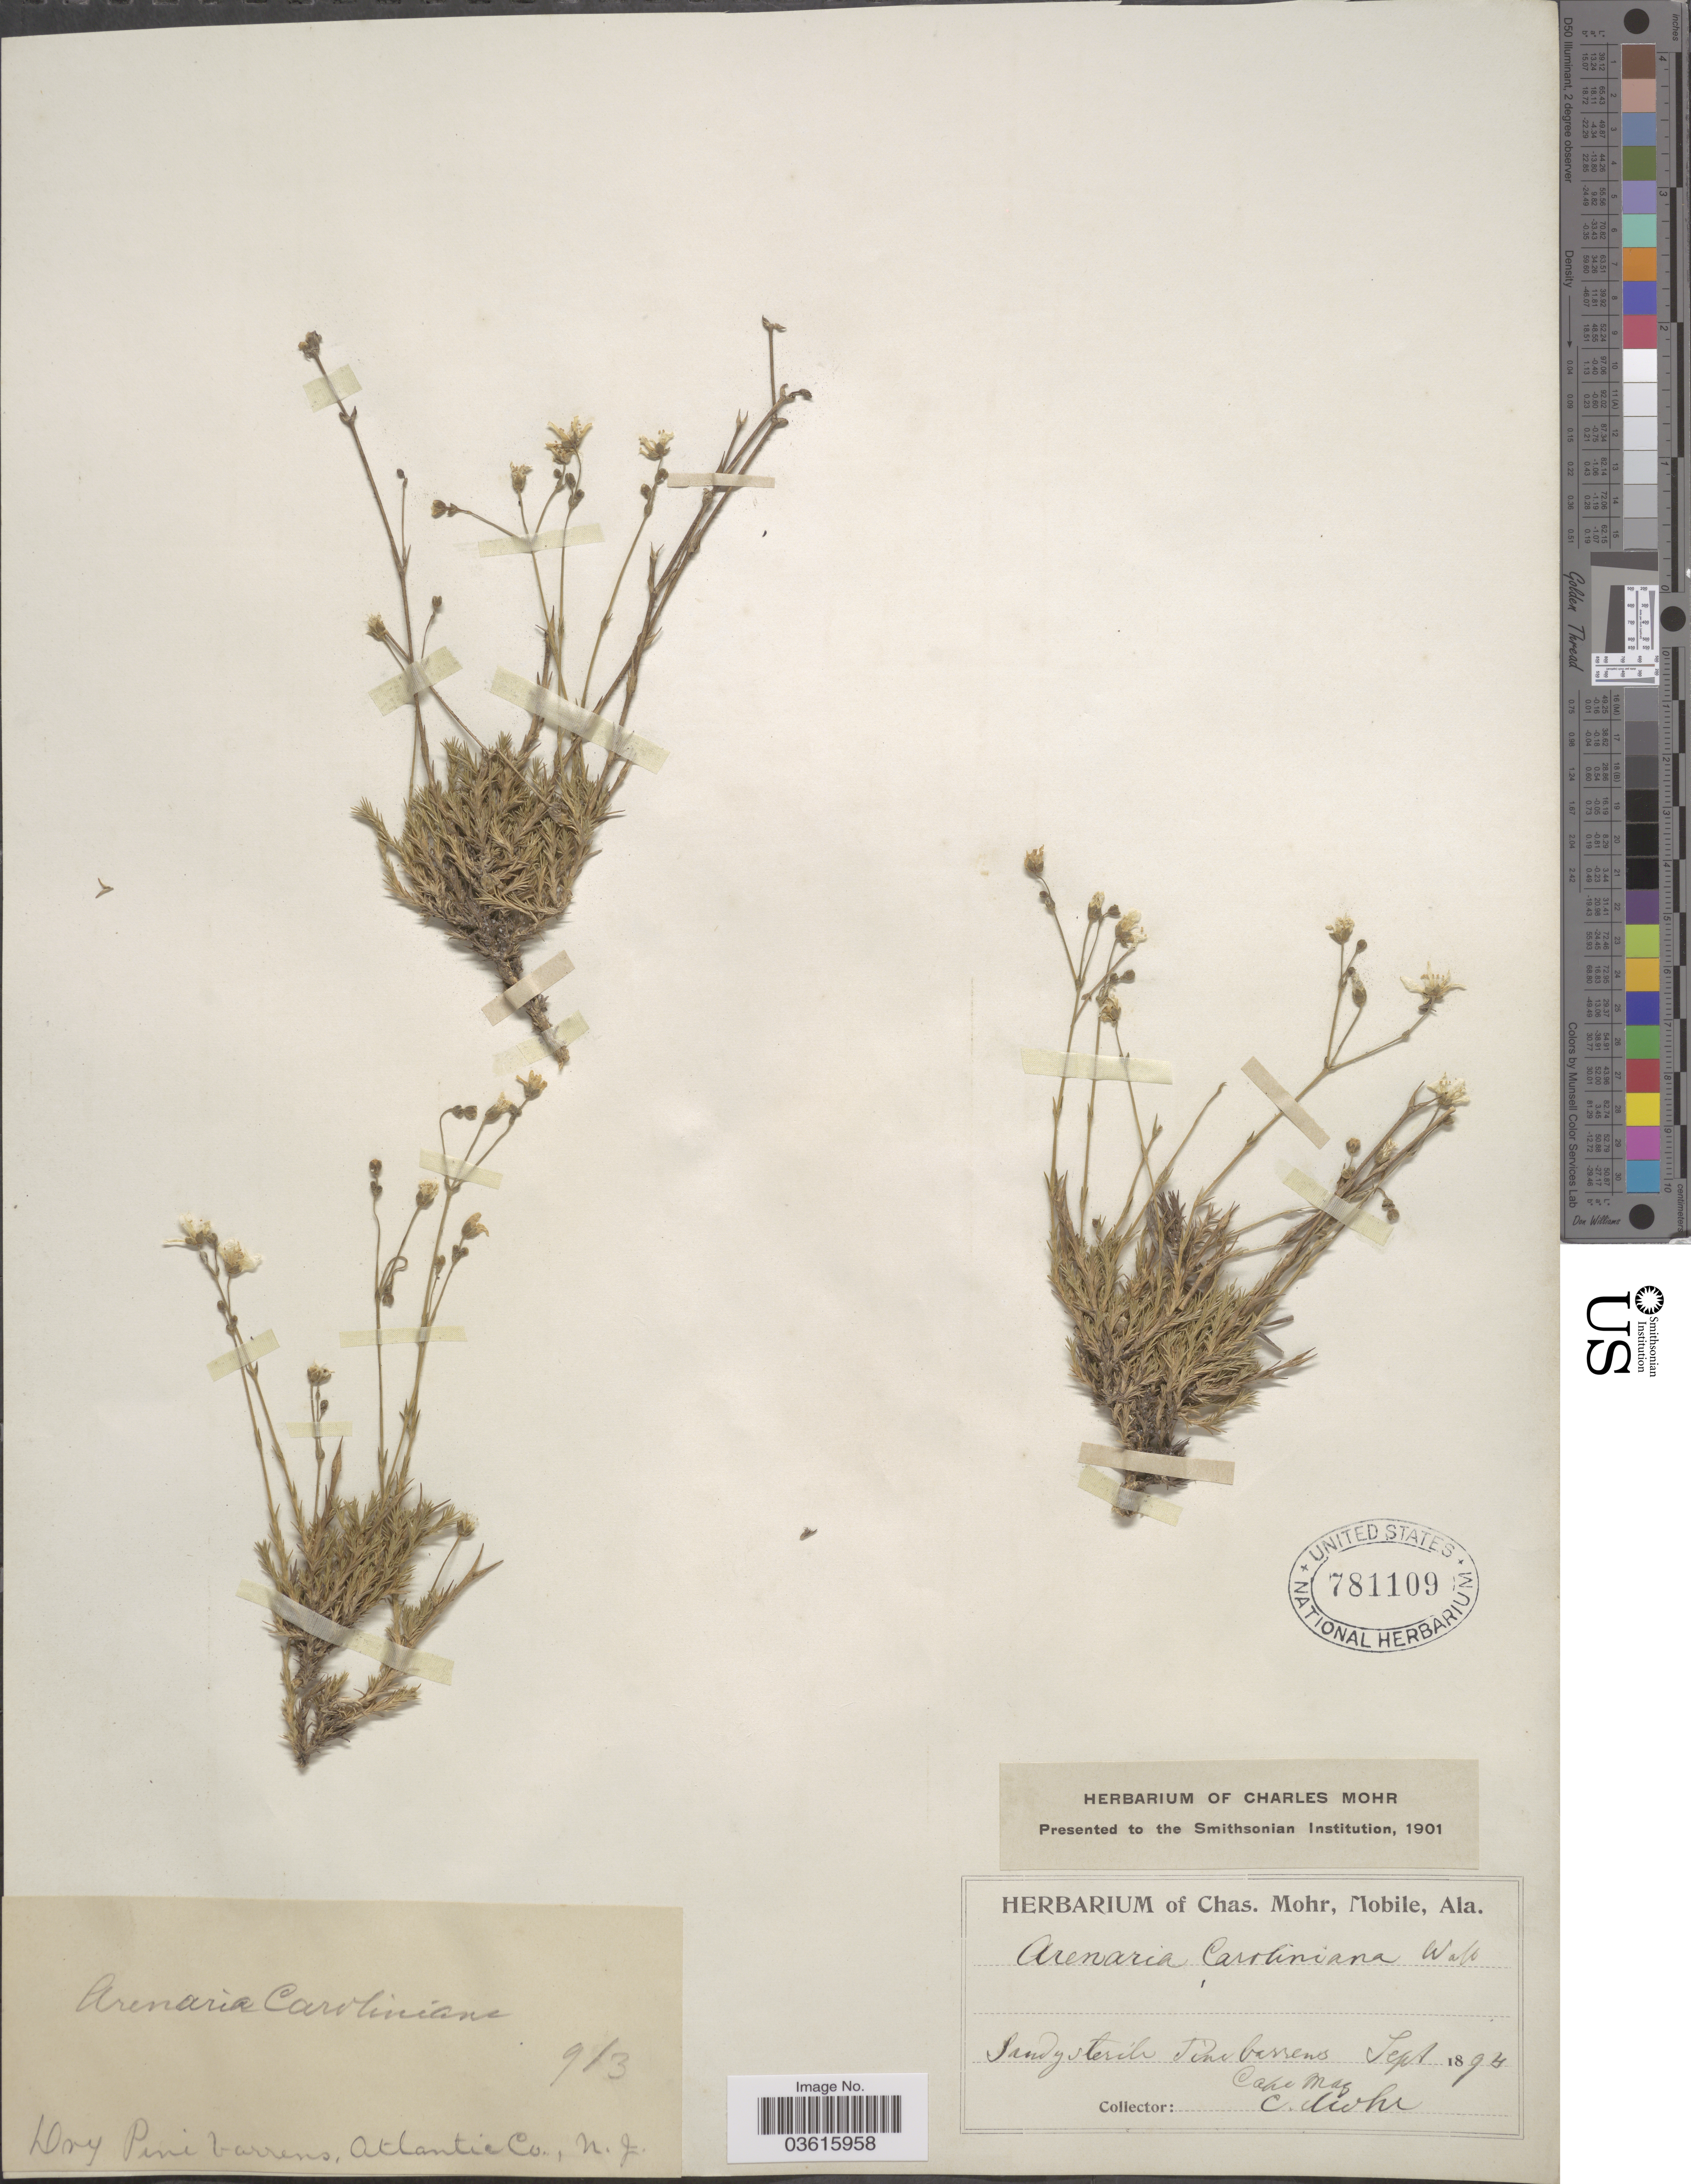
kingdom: Plantae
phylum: Tracheophyta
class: Magnoliopsida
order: Caryophyllales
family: Caryophyllaceae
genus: Minuartia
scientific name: Minuartia caroliniana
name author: (Walter) Mattf.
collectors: Mohr, C. T. (herbarium)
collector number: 913?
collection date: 1894-09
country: United States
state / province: New Jersey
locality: Dry Pine barrens, Atlantic Co.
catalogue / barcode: US 781109